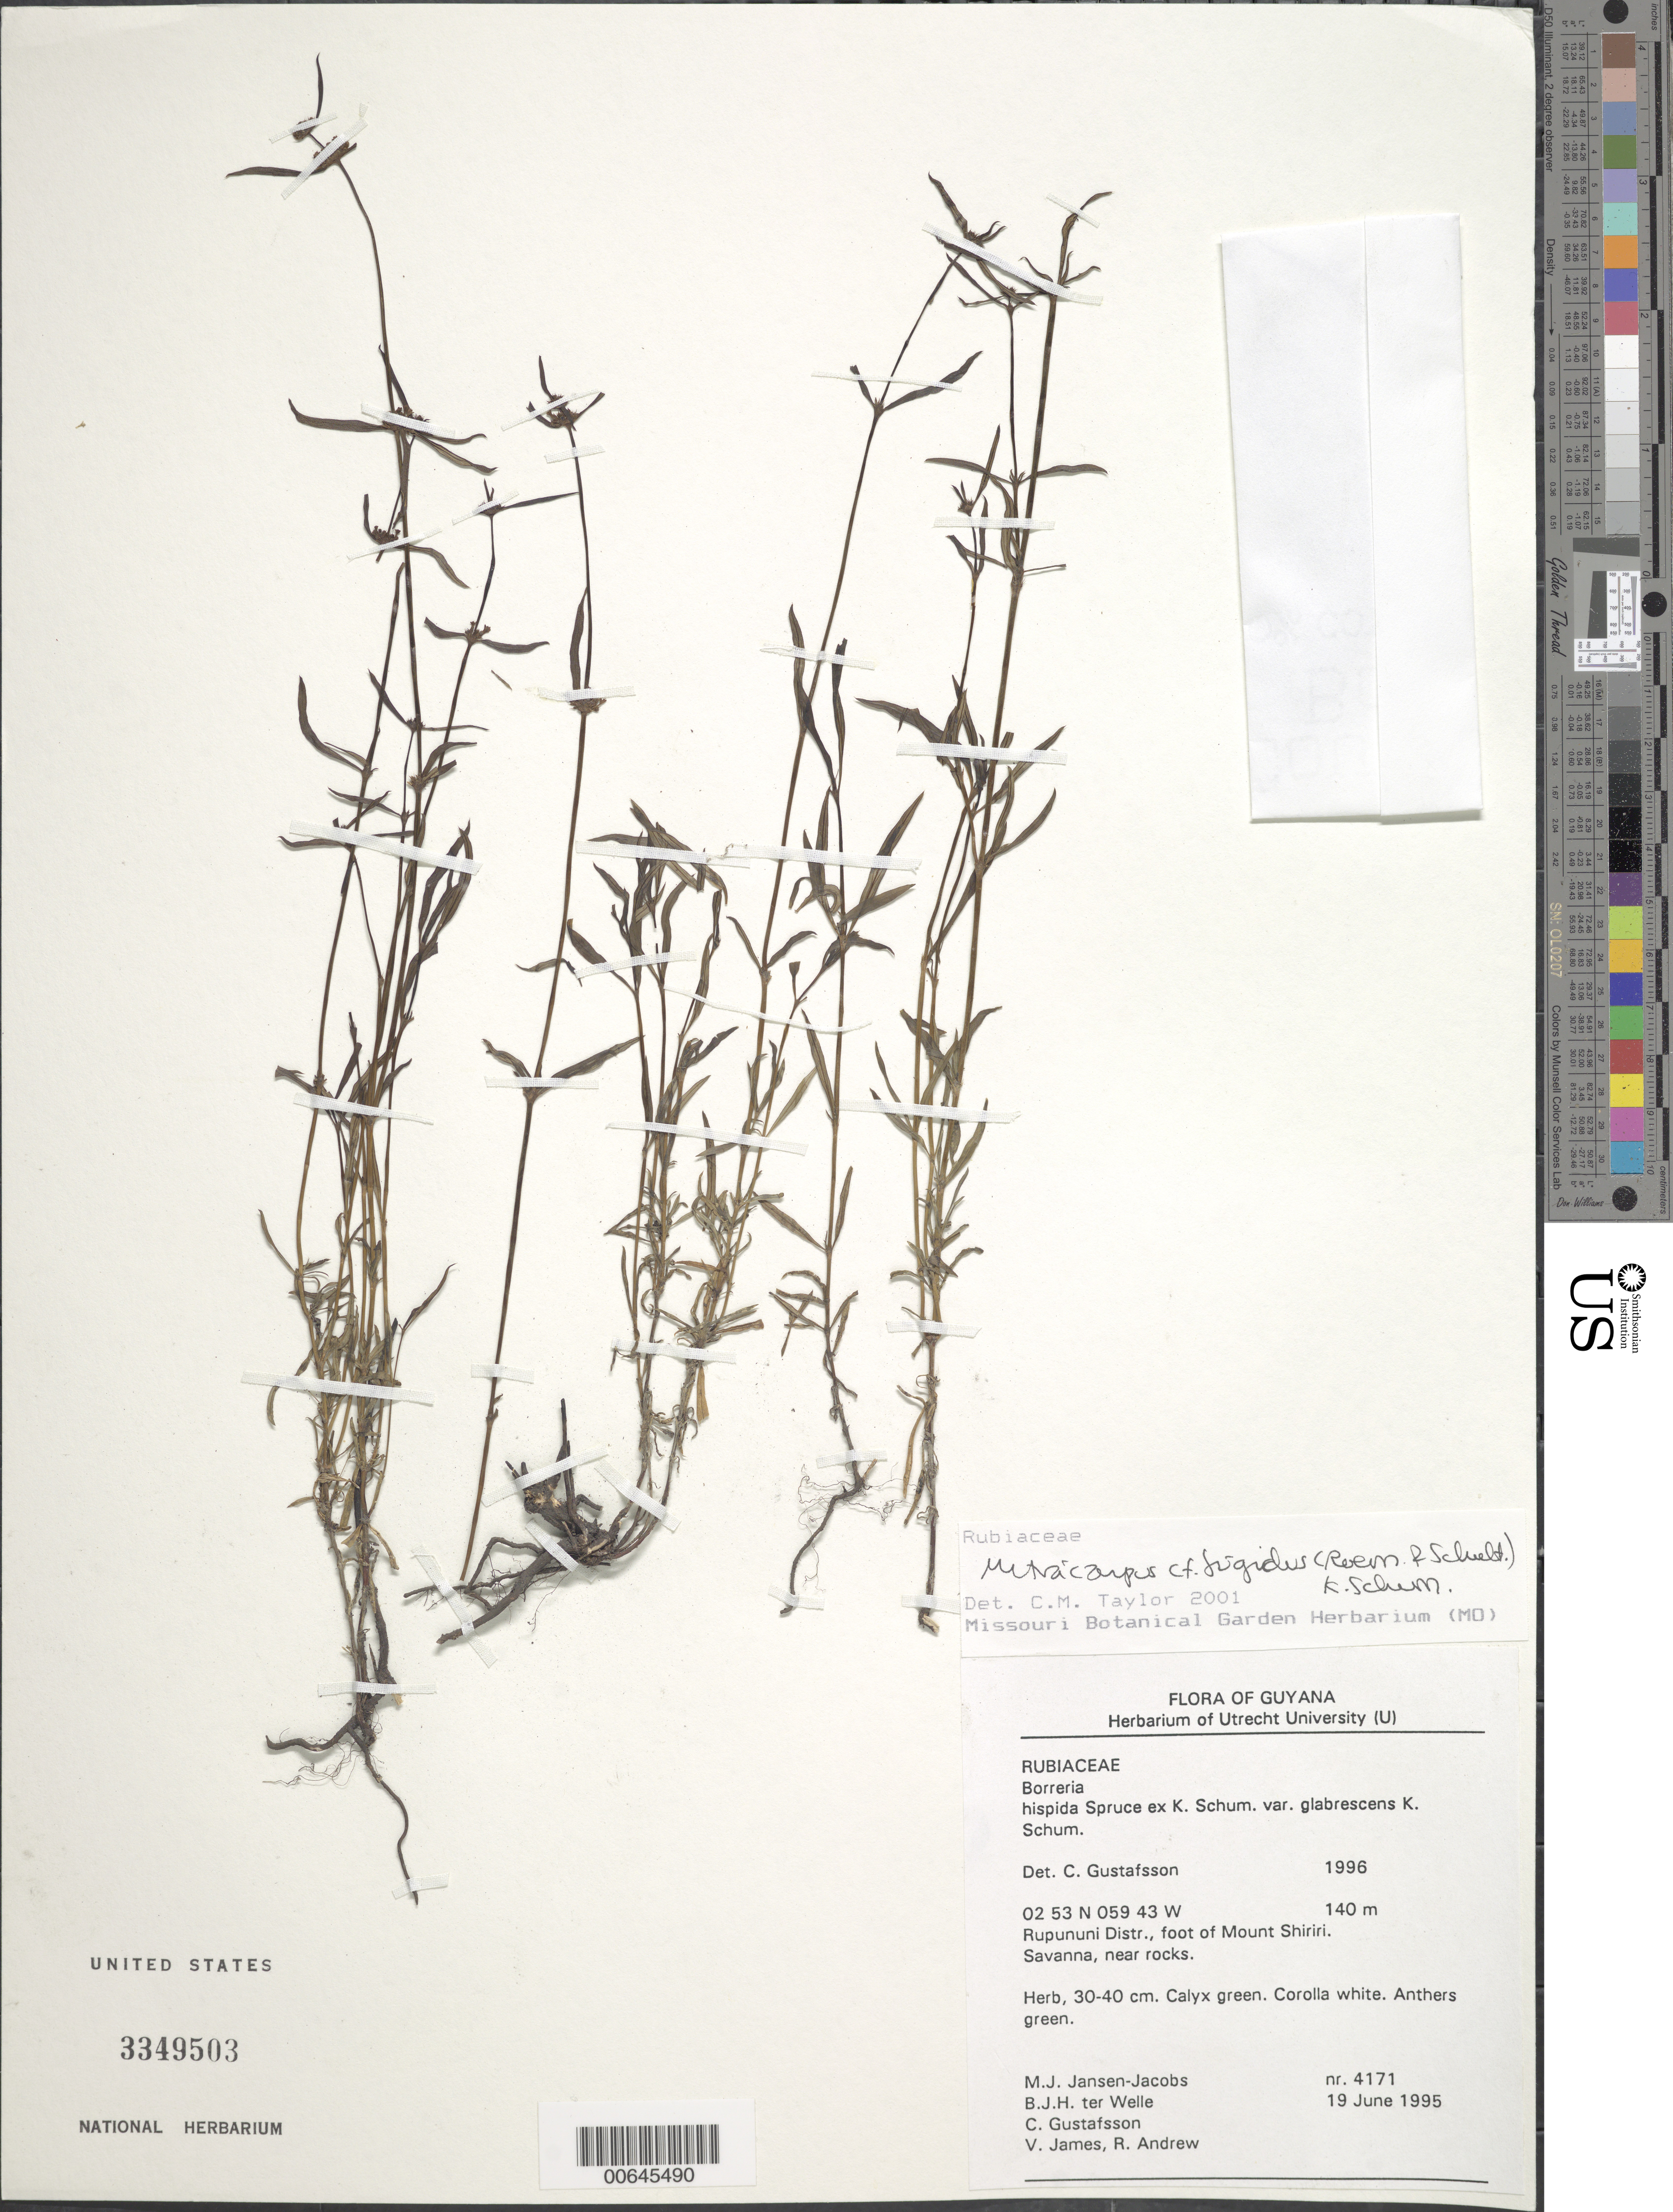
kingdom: Plantae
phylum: Tracheophyta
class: Magnoliopsida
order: Gentianales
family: Rubiaceae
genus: Mitracarpus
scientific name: Mitracarpus frigidus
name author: (Willd. ex Roem. & Schult.) K. Schum.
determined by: Taylor, Charlotte M.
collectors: M. J. Jansen-Jacobs, B. Welle, C. G. Gustafsson, V. James & R. Andrew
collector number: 4171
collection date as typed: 19-Jun-95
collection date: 1995-06-19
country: Guyana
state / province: U. Takutu-U. Essequibo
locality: Mount Shiriri, at foot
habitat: Savanna, near rocks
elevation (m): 140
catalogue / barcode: US 3349503